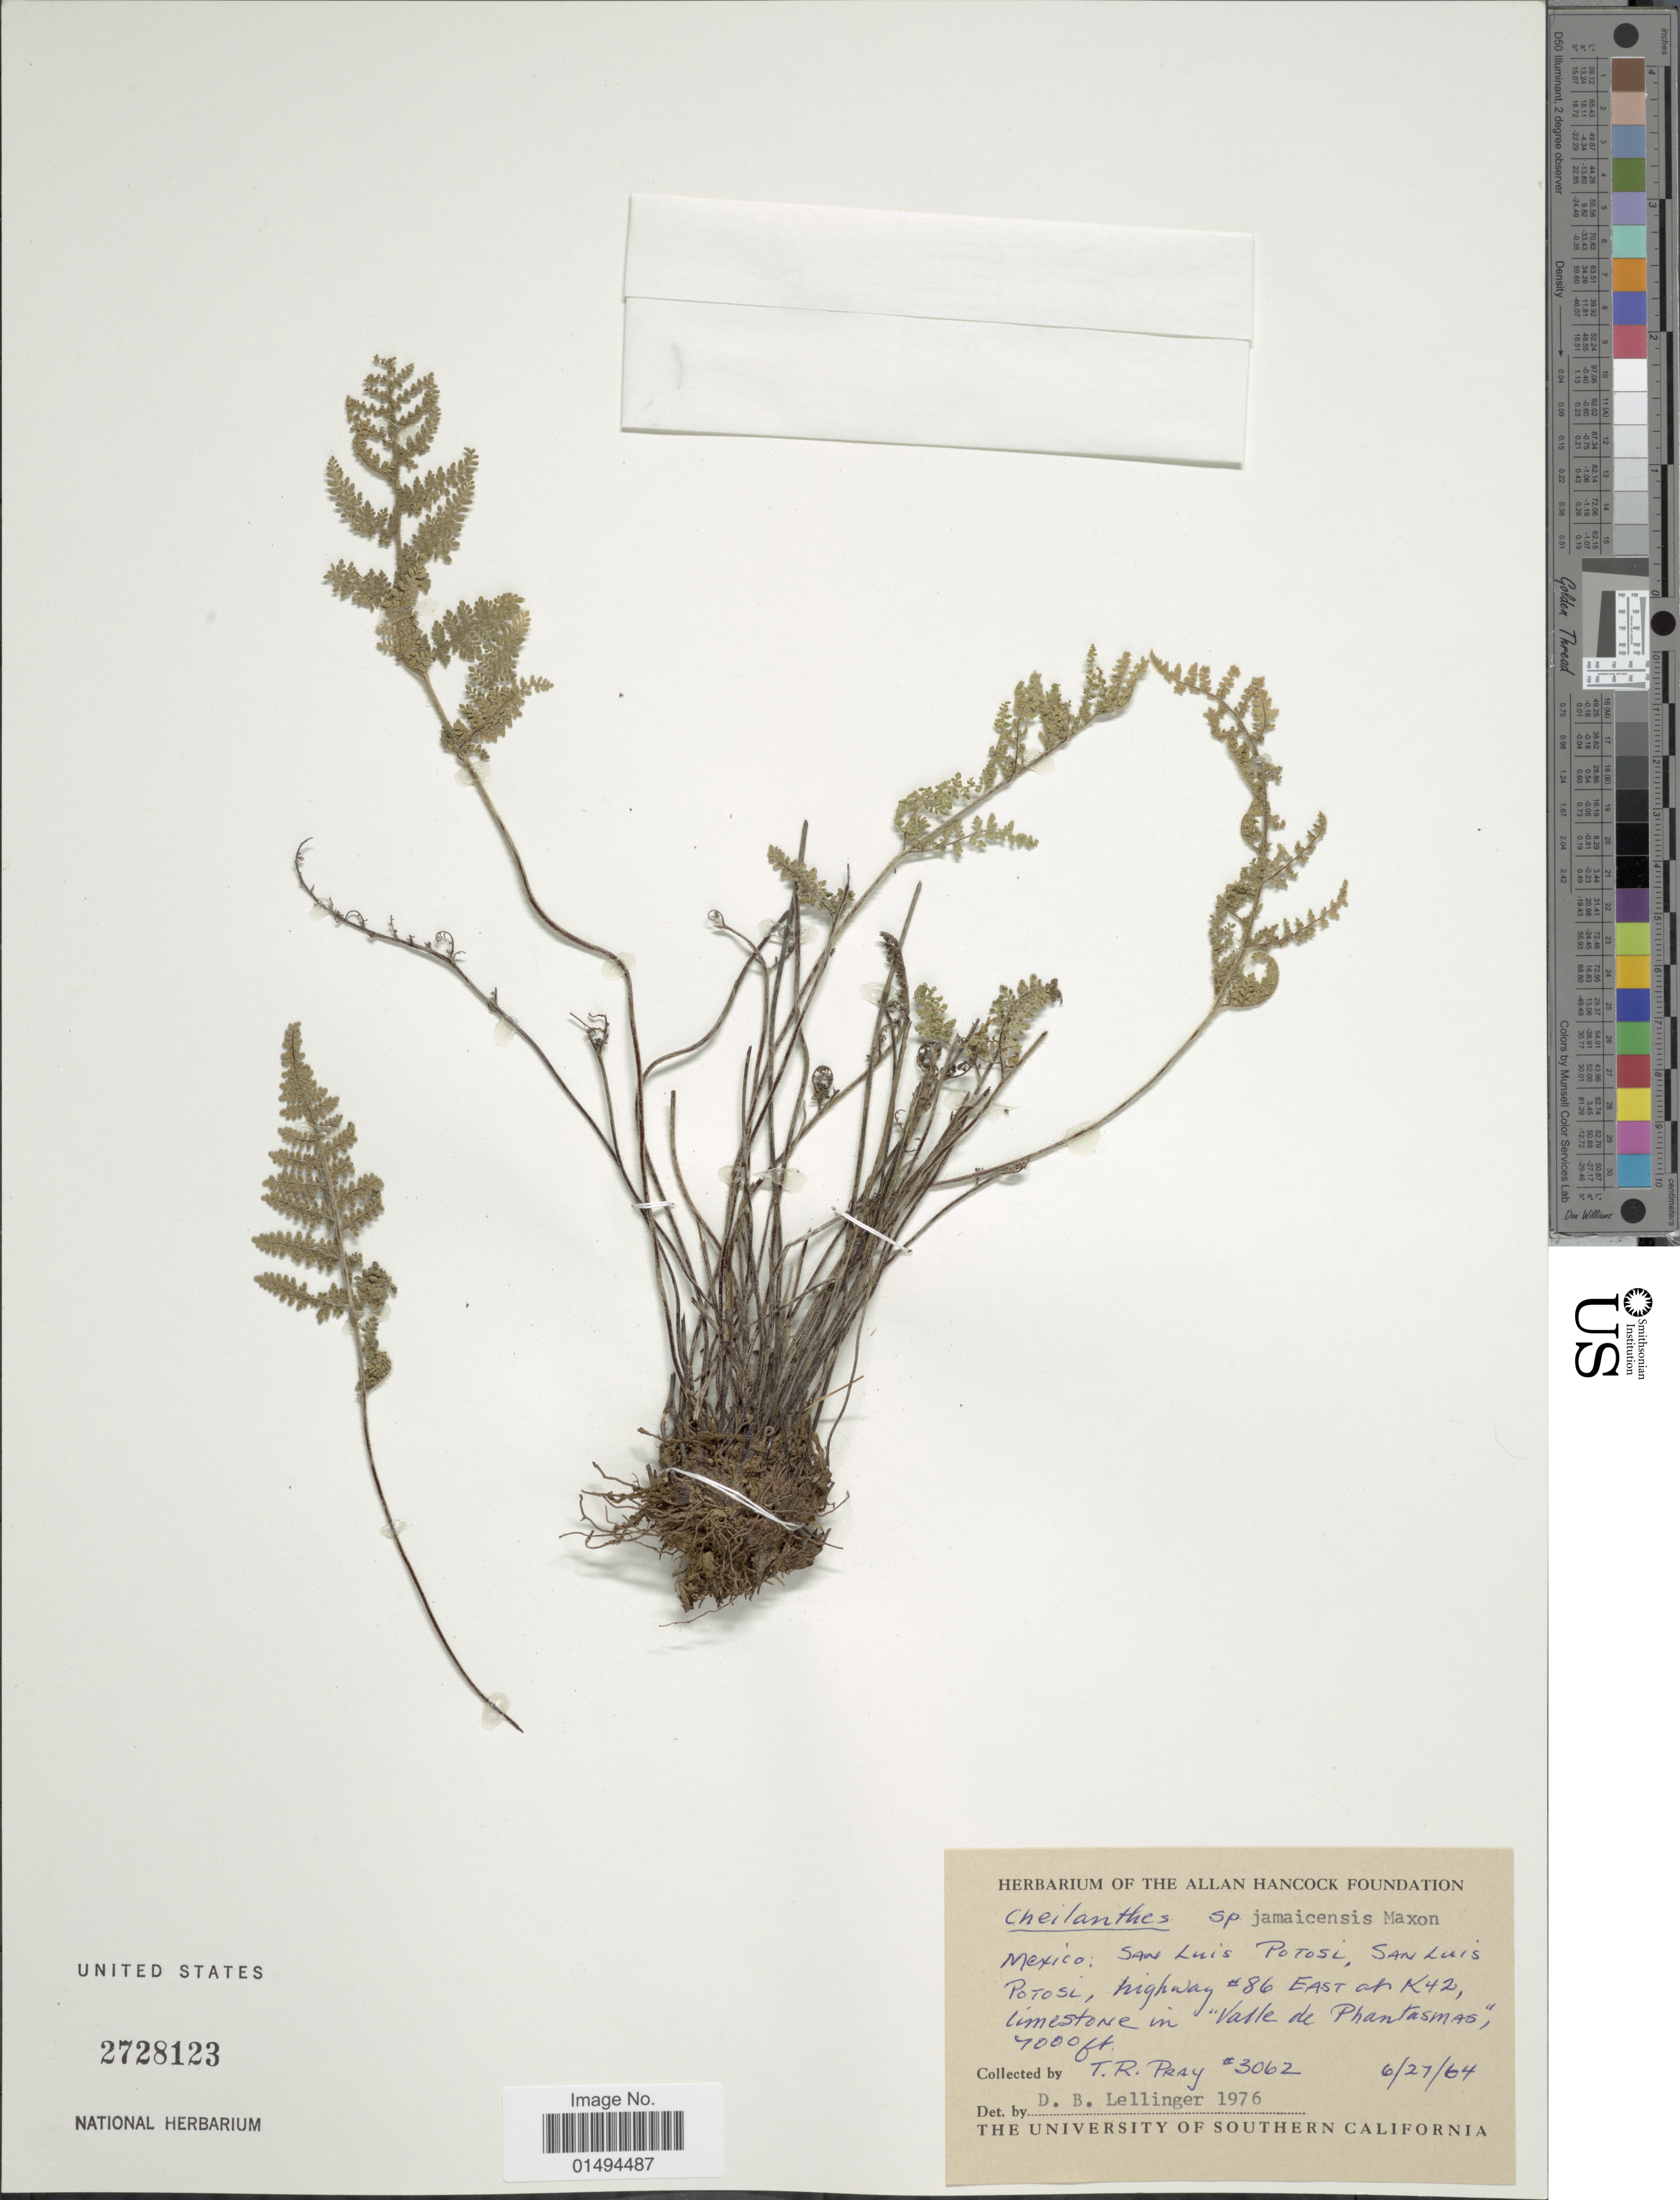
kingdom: Plantae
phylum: Tracheophyta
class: Polypodiopsida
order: Polypodiales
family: Pteridaceae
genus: Myriopteris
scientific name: Myriopteris jamaicensis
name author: (Maxon) Grusz & Windham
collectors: T. Pray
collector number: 3062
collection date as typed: Transcribed d/m/y: 27/6/64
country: Mexico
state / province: San Luis Potosí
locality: Valle de Phantasmas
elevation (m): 2134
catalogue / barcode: US 2728123